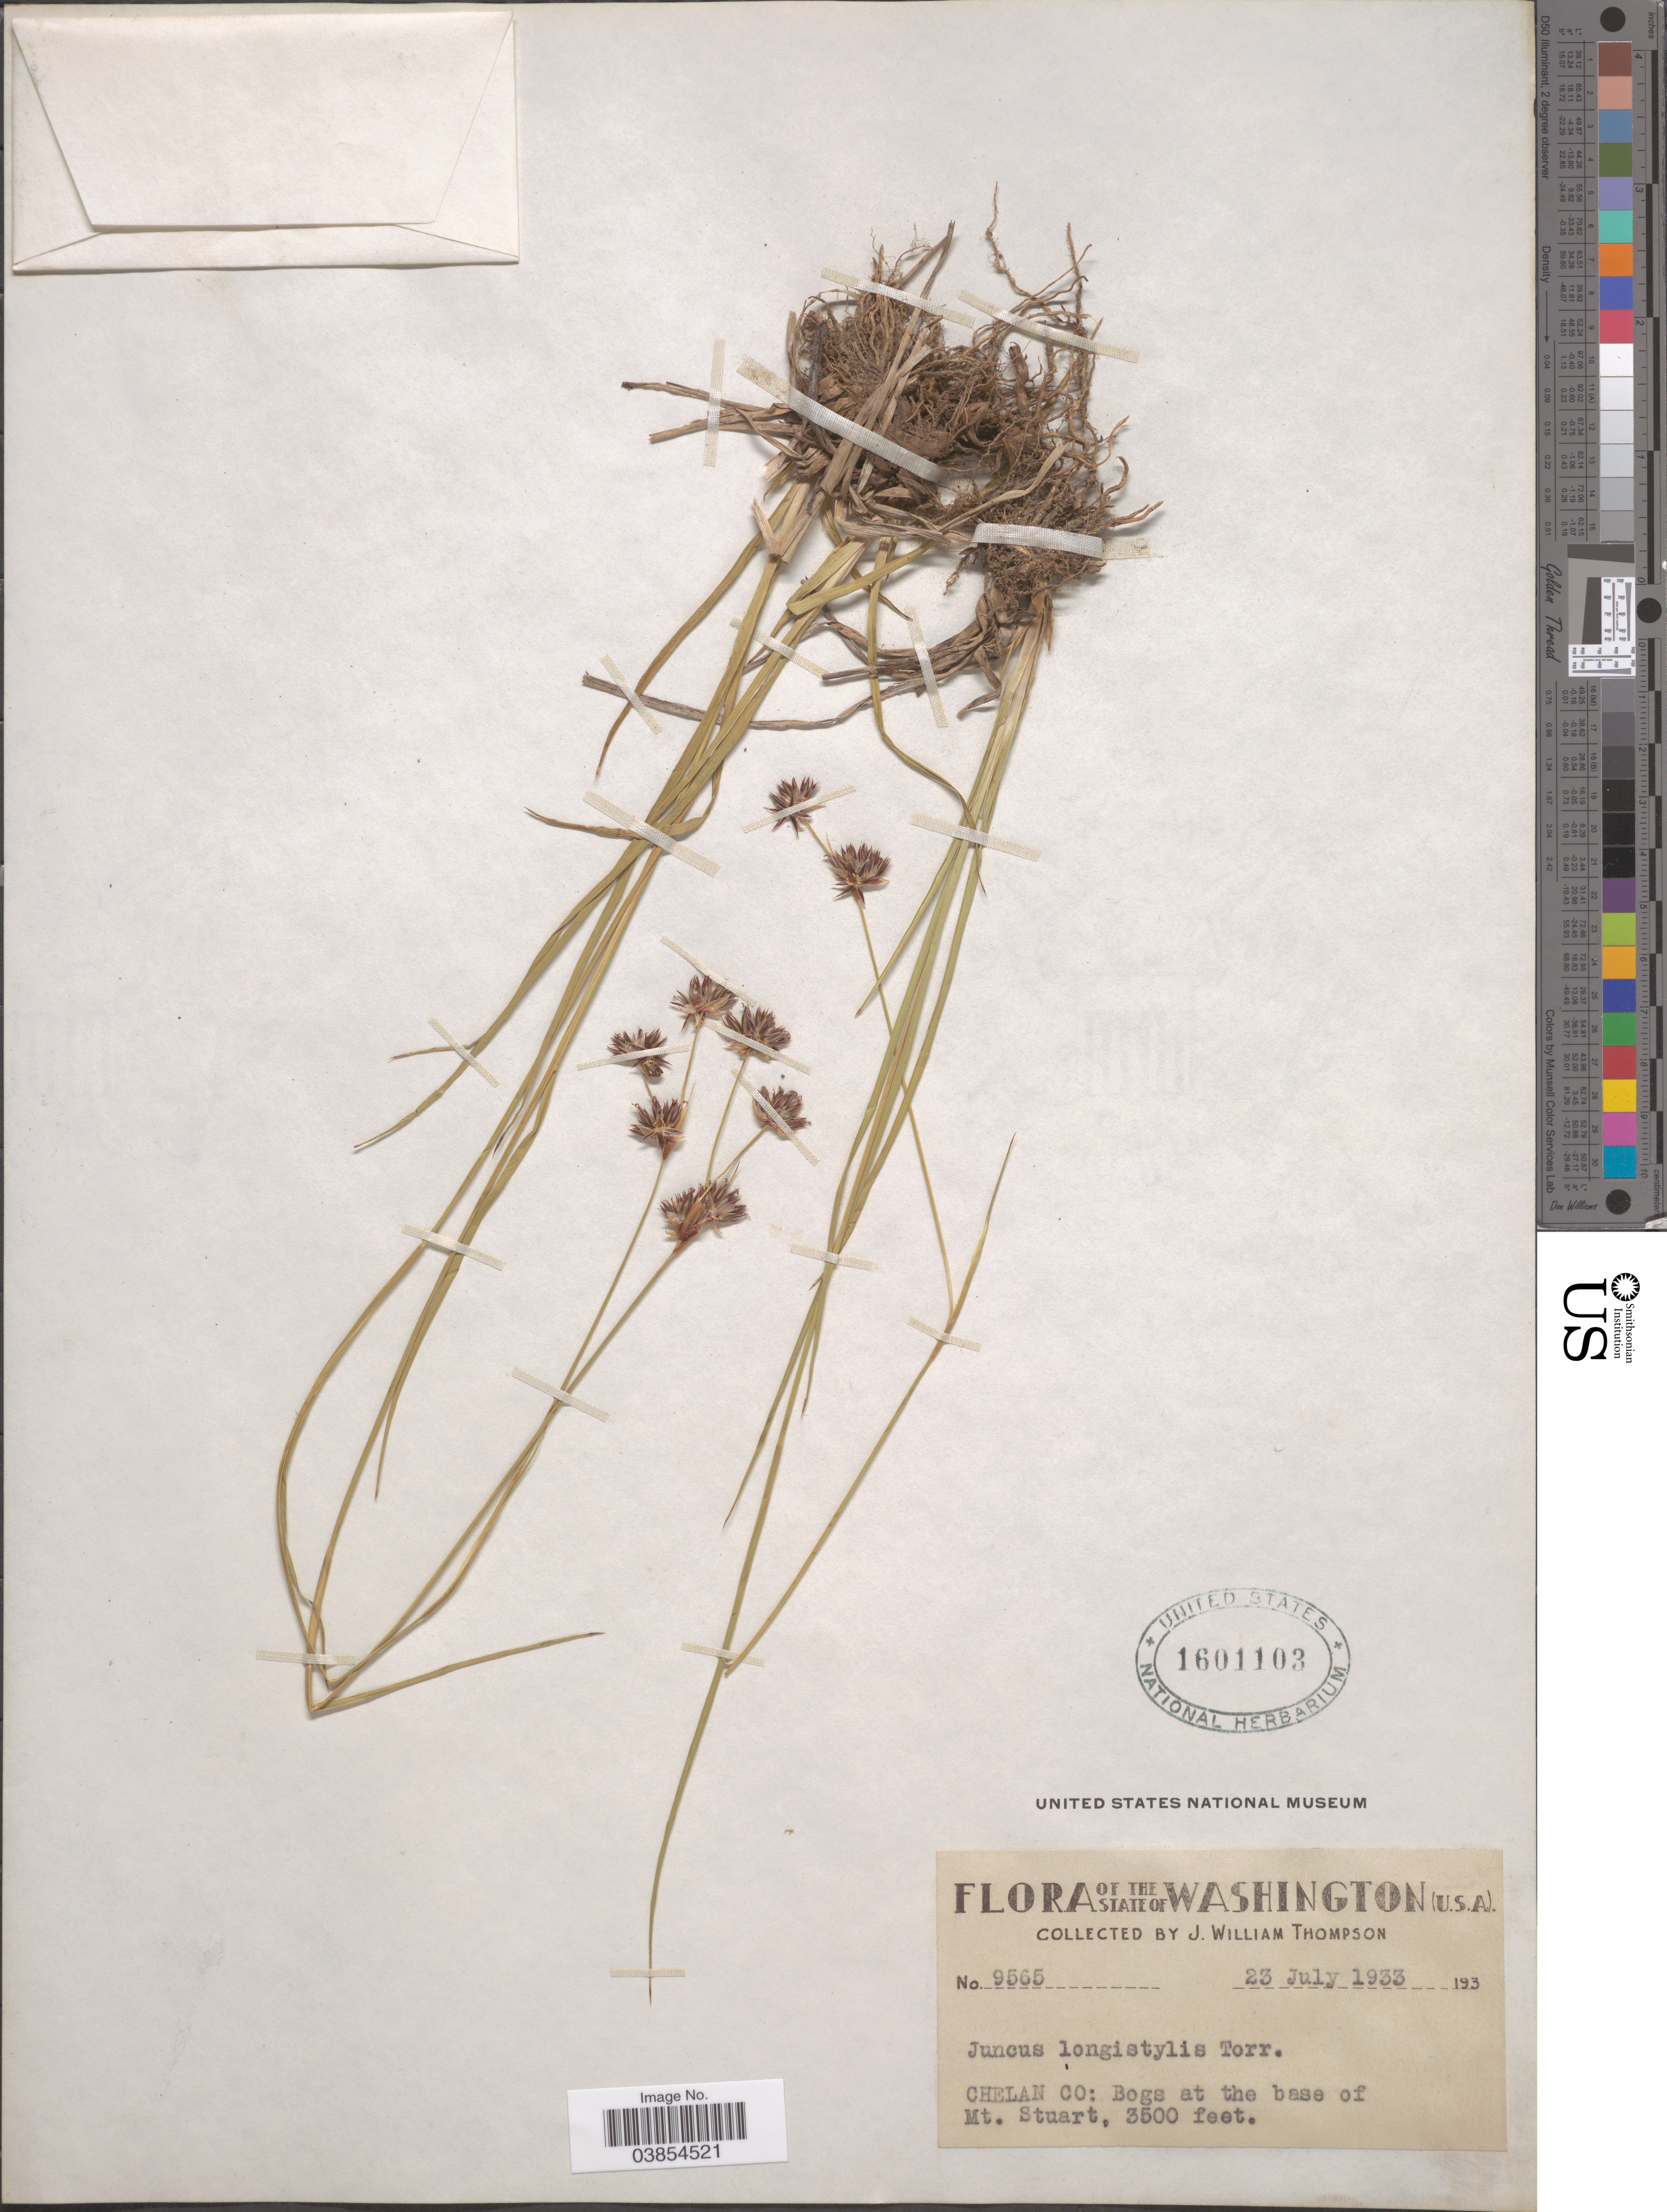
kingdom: Plantae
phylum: Tracheophyta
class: Liliopsida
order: Poales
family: Juncaceae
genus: Juncus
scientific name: Juncus longistylis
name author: Torr.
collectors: J. W. Thompson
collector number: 9565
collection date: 1933-07-23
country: United States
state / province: Washington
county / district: Chelan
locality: Chelan Co: Bogs at the base of Mt. Stuart.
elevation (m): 1067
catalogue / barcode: US 1601103